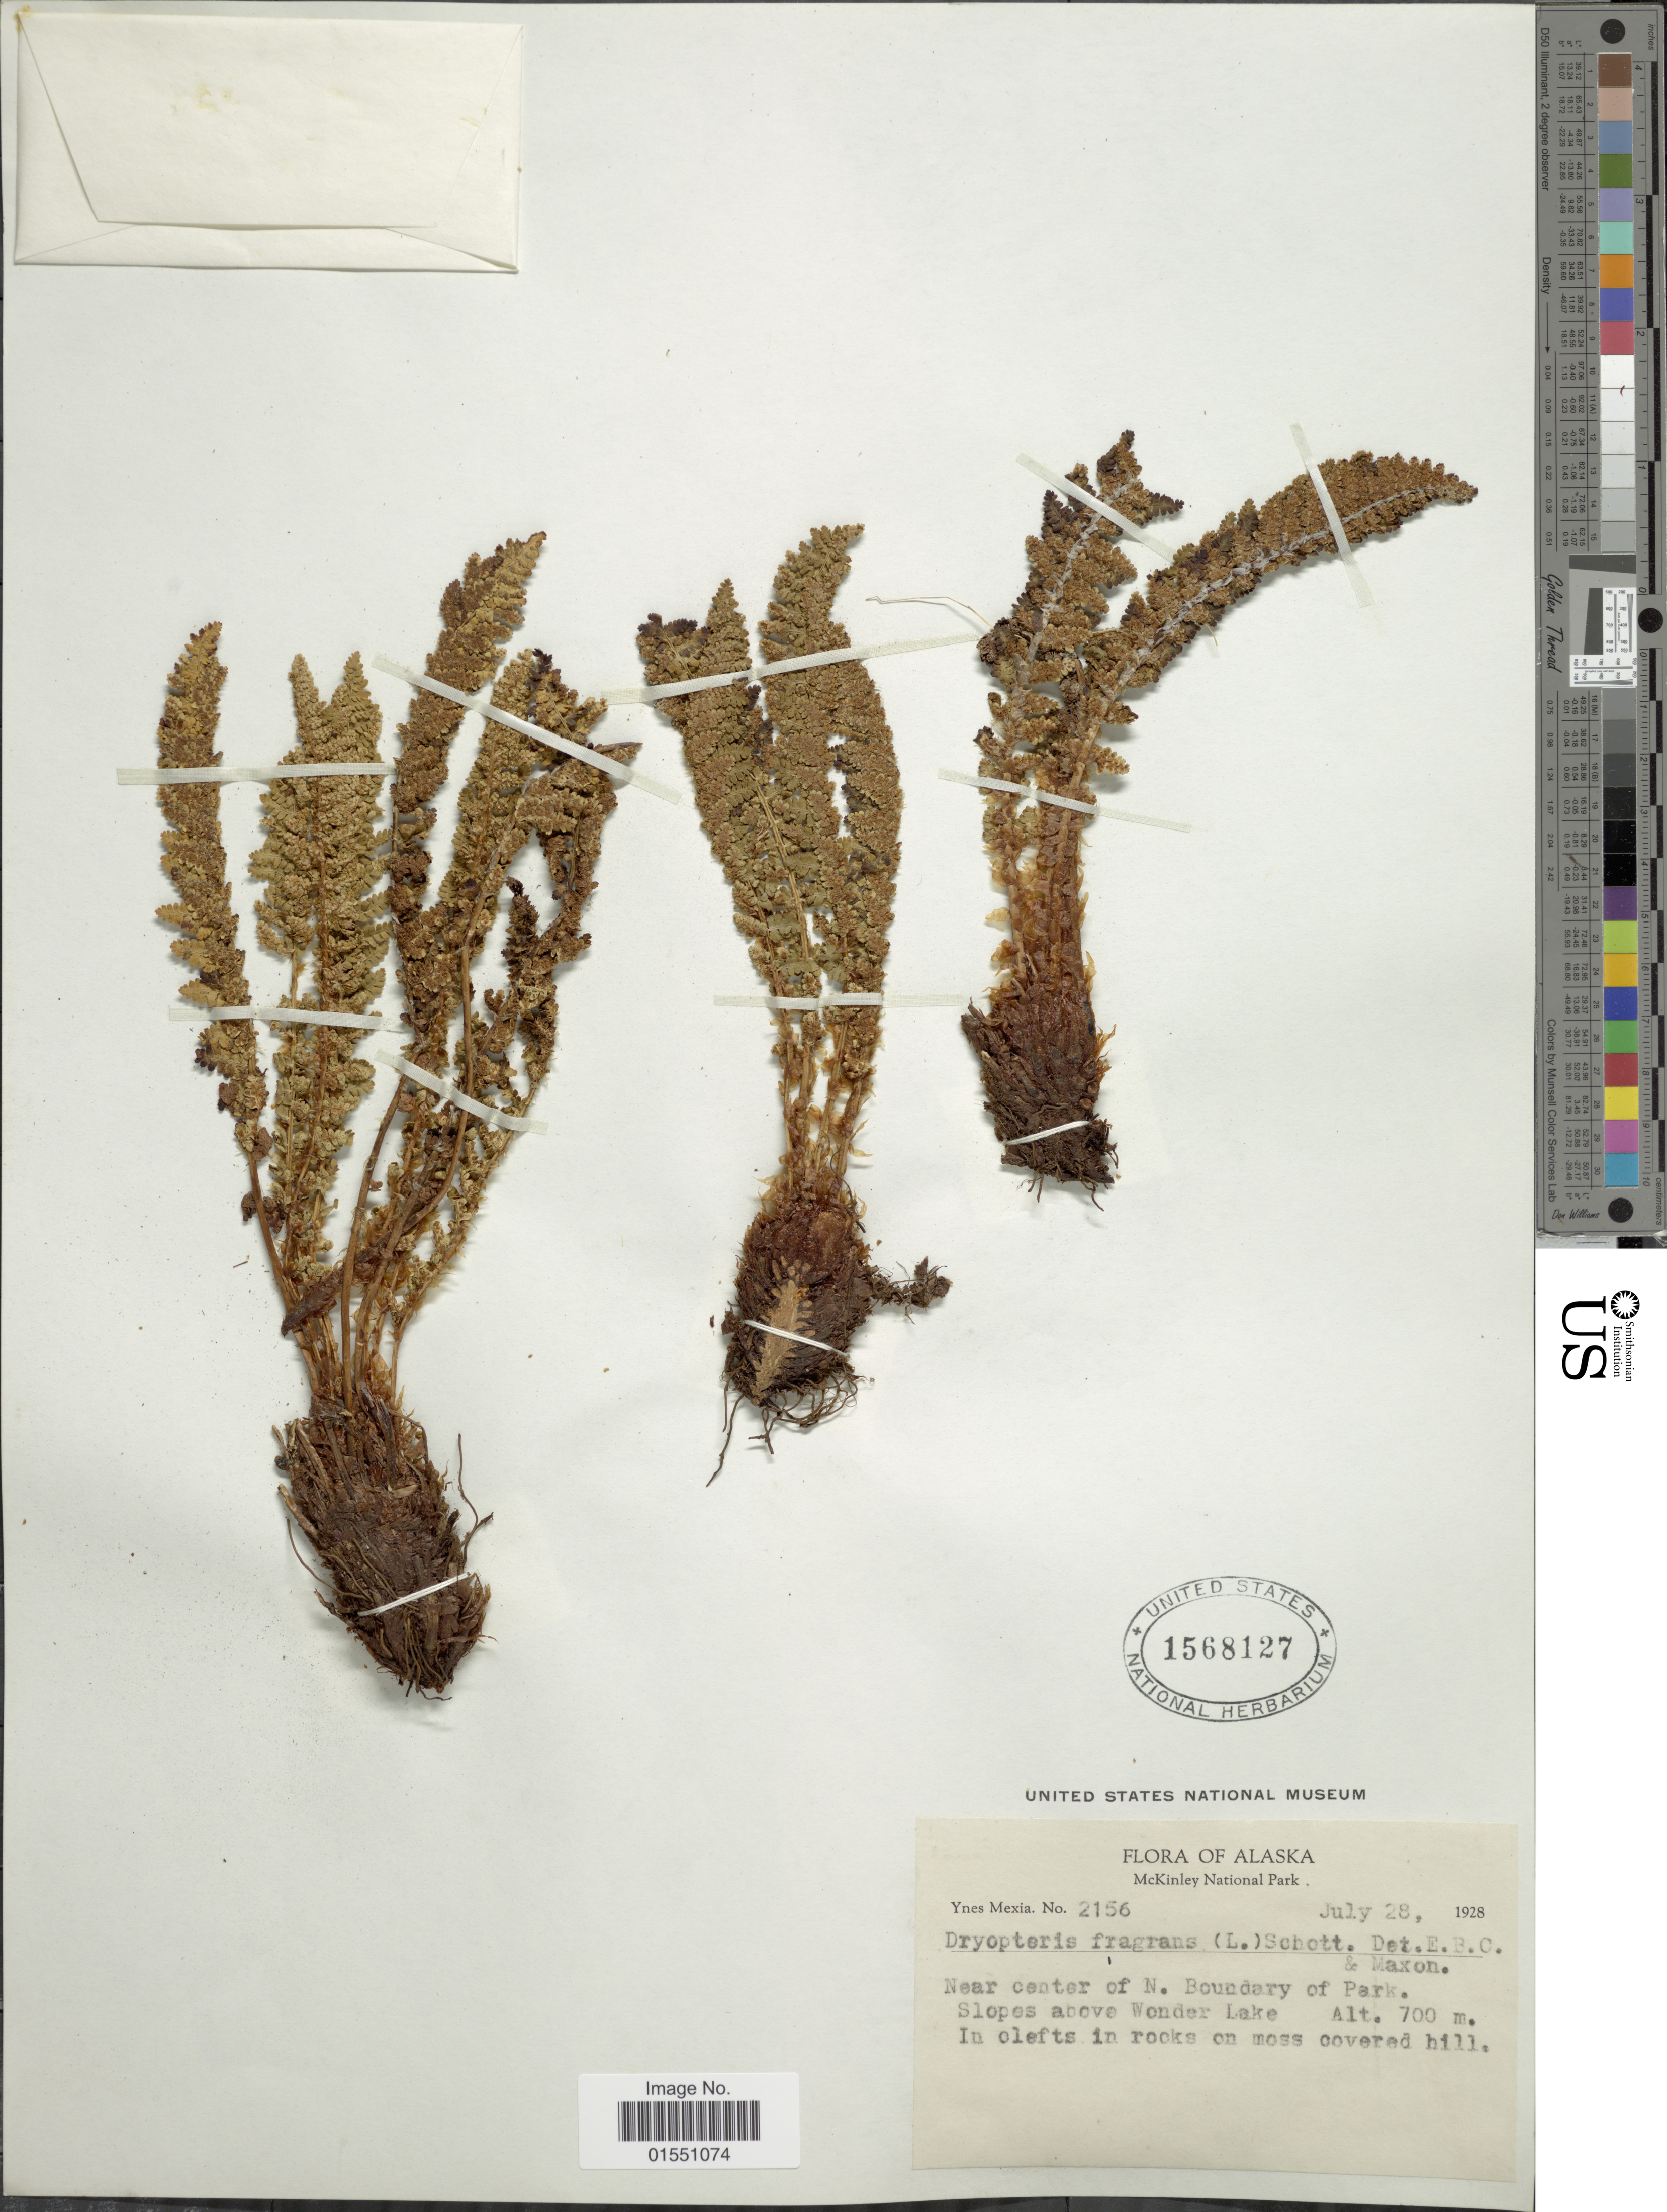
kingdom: Plantae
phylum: Tracheophyta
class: Polypodiopsida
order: Polypodiales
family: Dryopteridaceae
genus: Dryopteris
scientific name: Dryopteris fragrans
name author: (L.) Schott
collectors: Y. Mexia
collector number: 2156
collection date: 1928-07-28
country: United States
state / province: Alaska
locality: McKinley National Park. Near center of N. Boundary of Park. Slopes above Wonder Lake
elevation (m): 700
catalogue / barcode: US 1568127